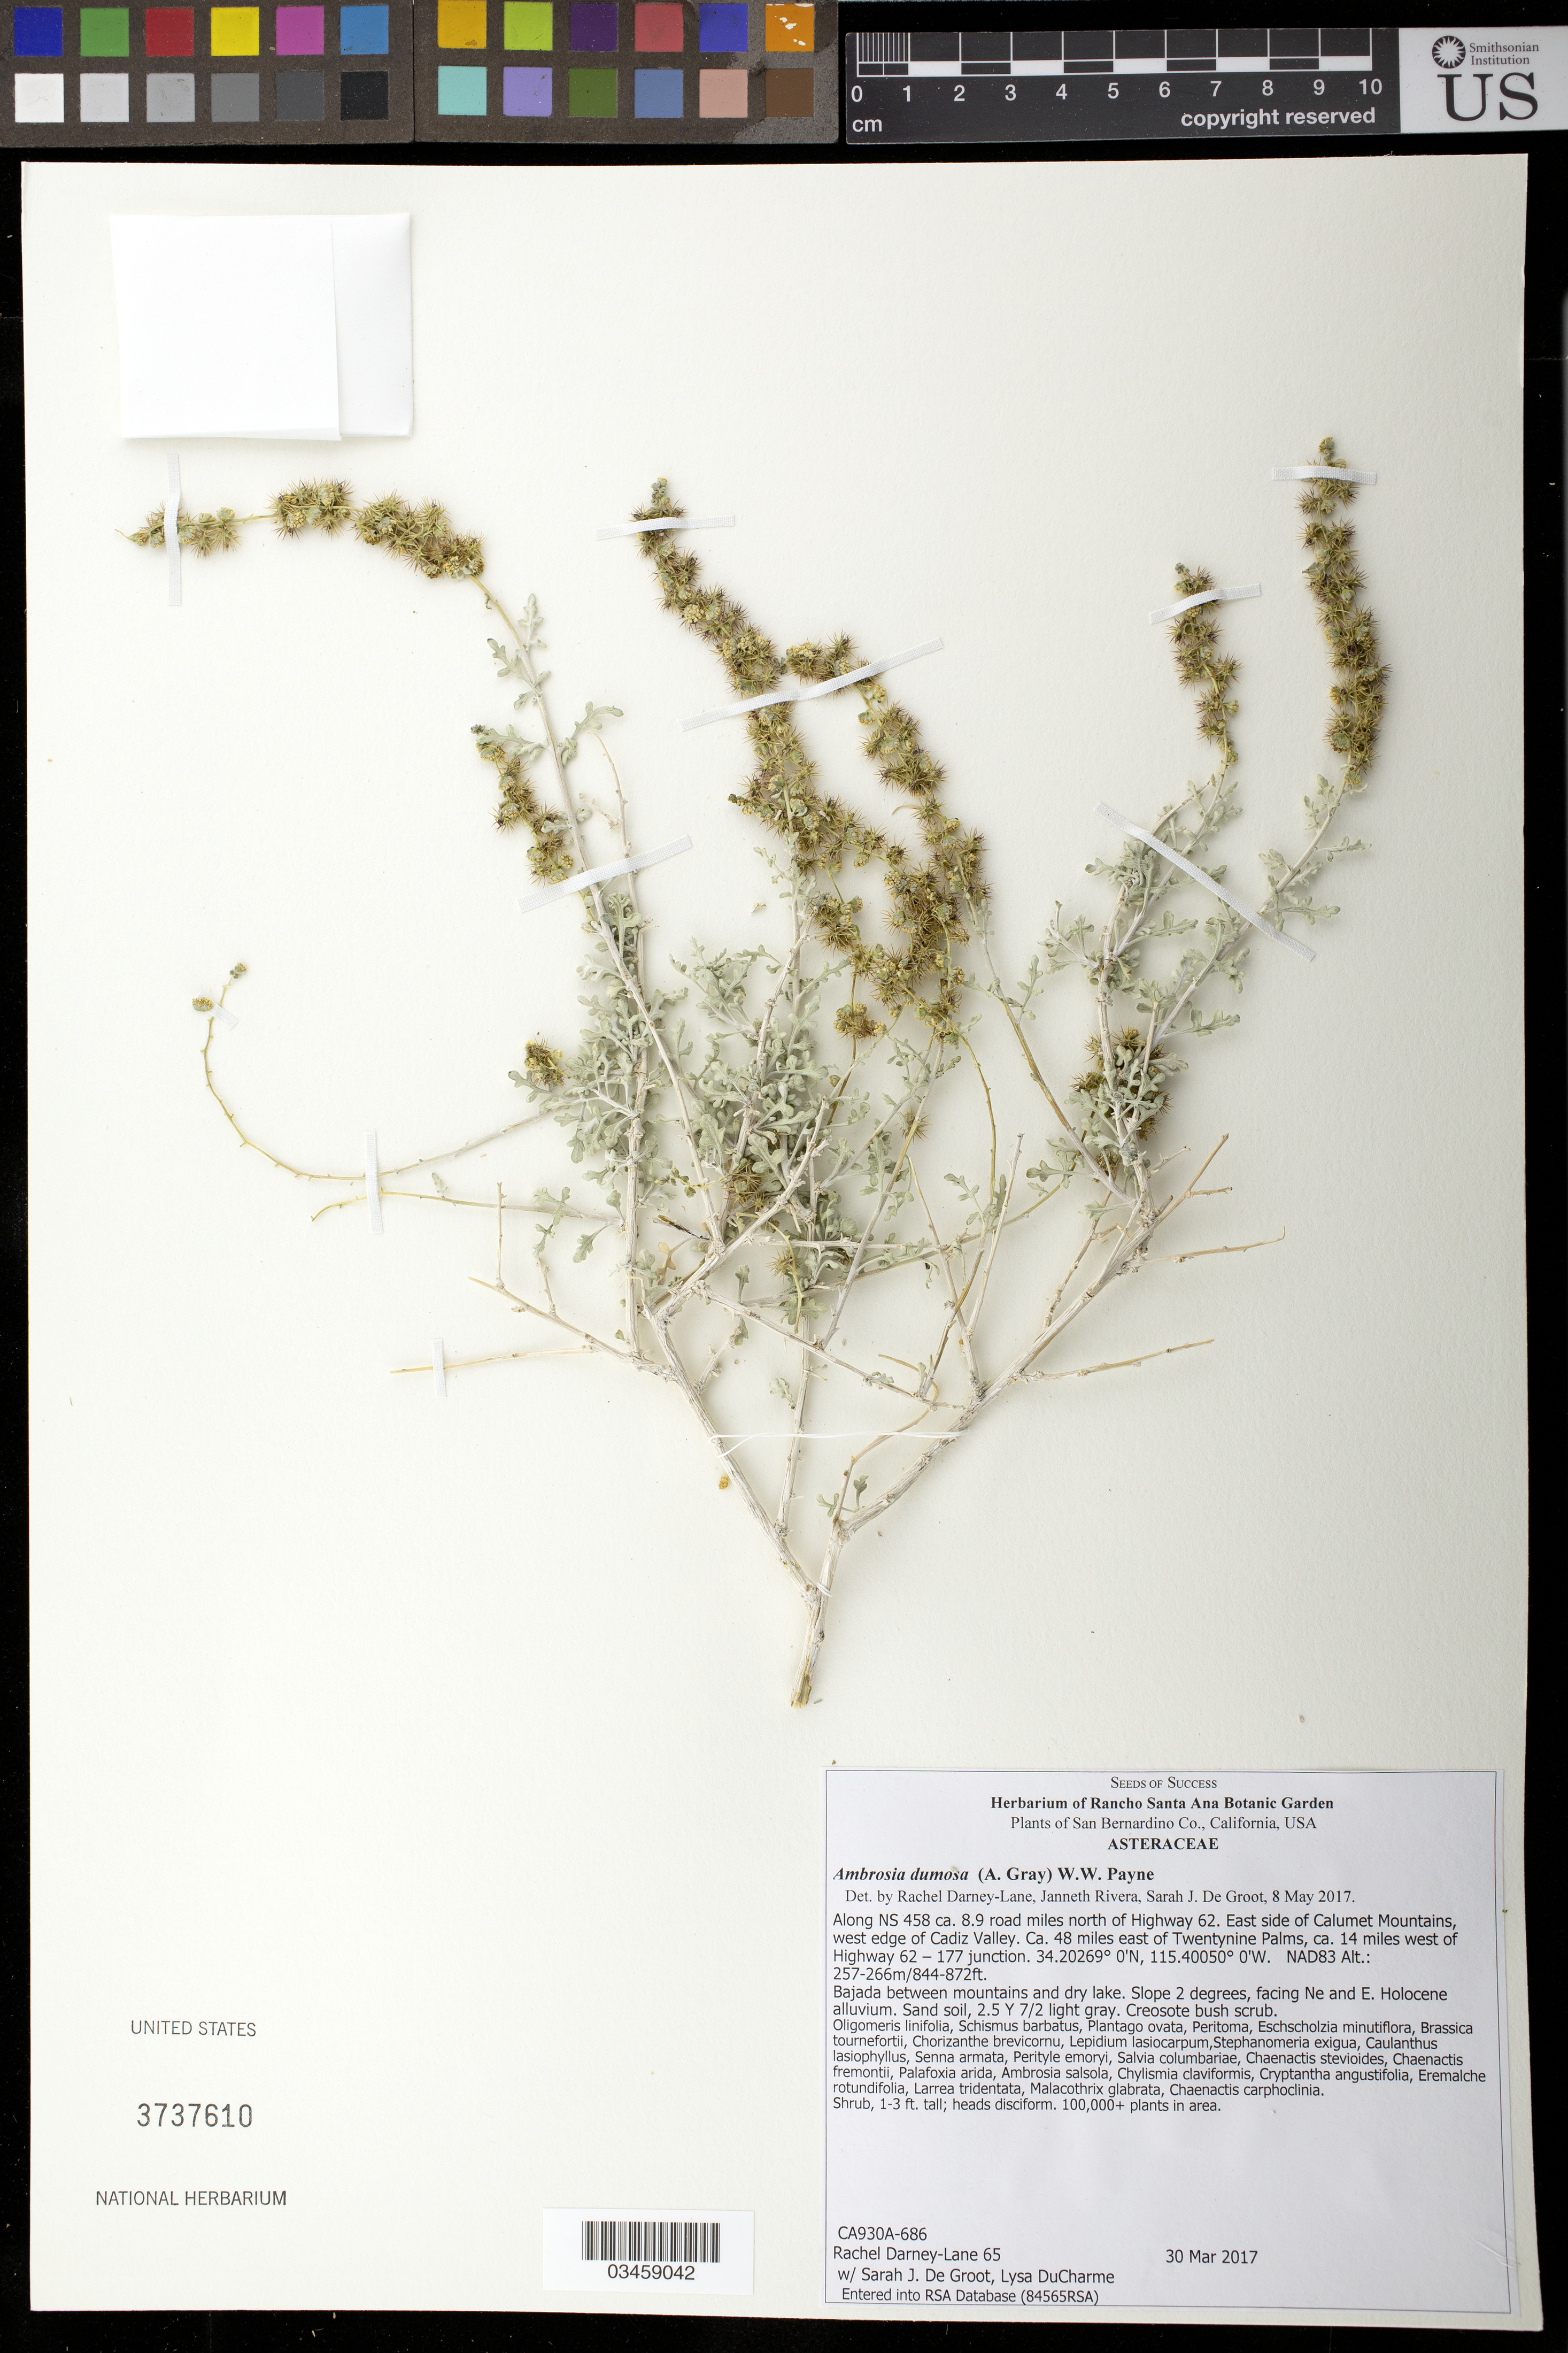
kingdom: Plantae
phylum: Tracheophyta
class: Magnoliopsida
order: Asterales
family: Asteraceae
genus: Ambrosia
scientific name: Ambrosia dumosa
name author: (A. Gray) W.W.Payne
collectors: R. Darney-Lane, S. De Groot & L. DuCharme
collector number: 65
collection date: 2017-03-30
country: United States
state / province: California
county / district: San Bernardino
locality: Along road NS 458, 8.9 road mi. N of Hwy 62, E side of Calumet Mts, W edge of Cadiz Valley, 48 mi. E of Twentynine Palms, 14 mi. W of Hwy 62-177 jct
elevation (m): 257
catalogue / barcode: US 3737610